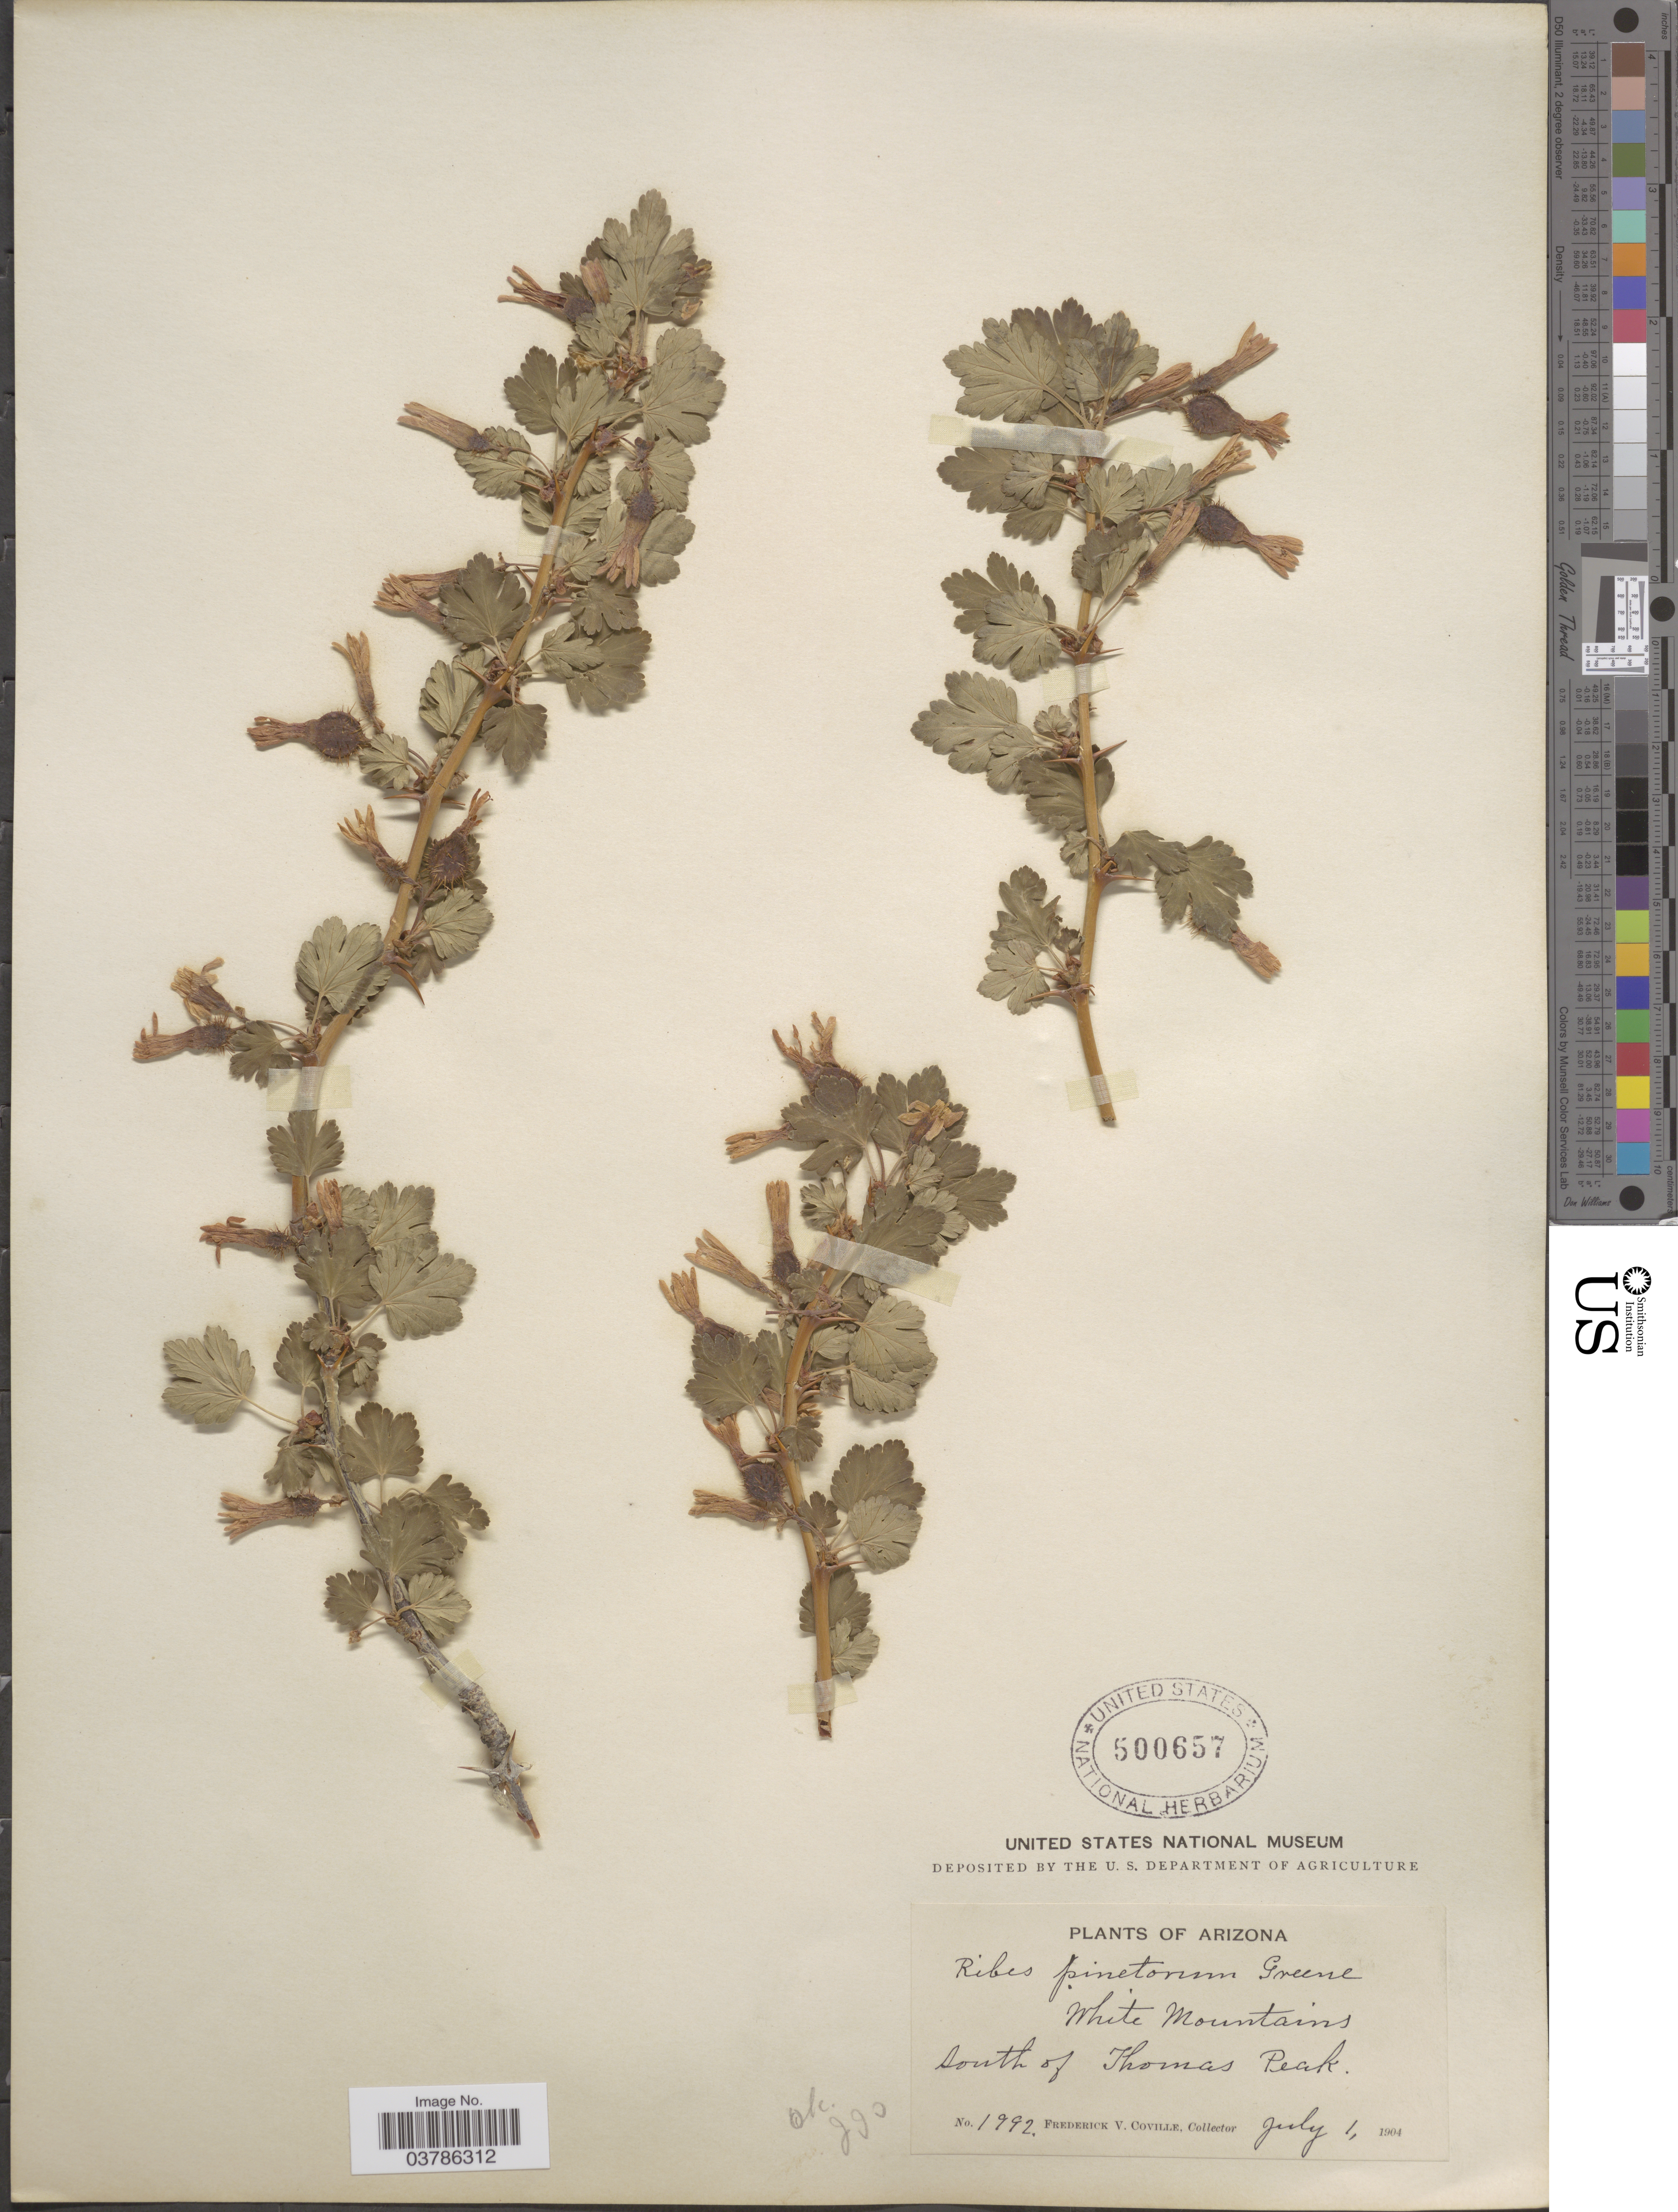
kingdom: Plantae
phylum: Tracheophyta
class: Magnoliopsida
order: Saxifragales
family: Grossulariaceae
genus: Ribes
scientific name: Ribes pinetorum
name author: Greene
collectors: F. V. Coville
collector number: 1992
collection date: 1904-07-01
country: United States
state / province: Arizona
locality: White Mountains south of Thomas Peak.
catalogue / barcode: US 500657